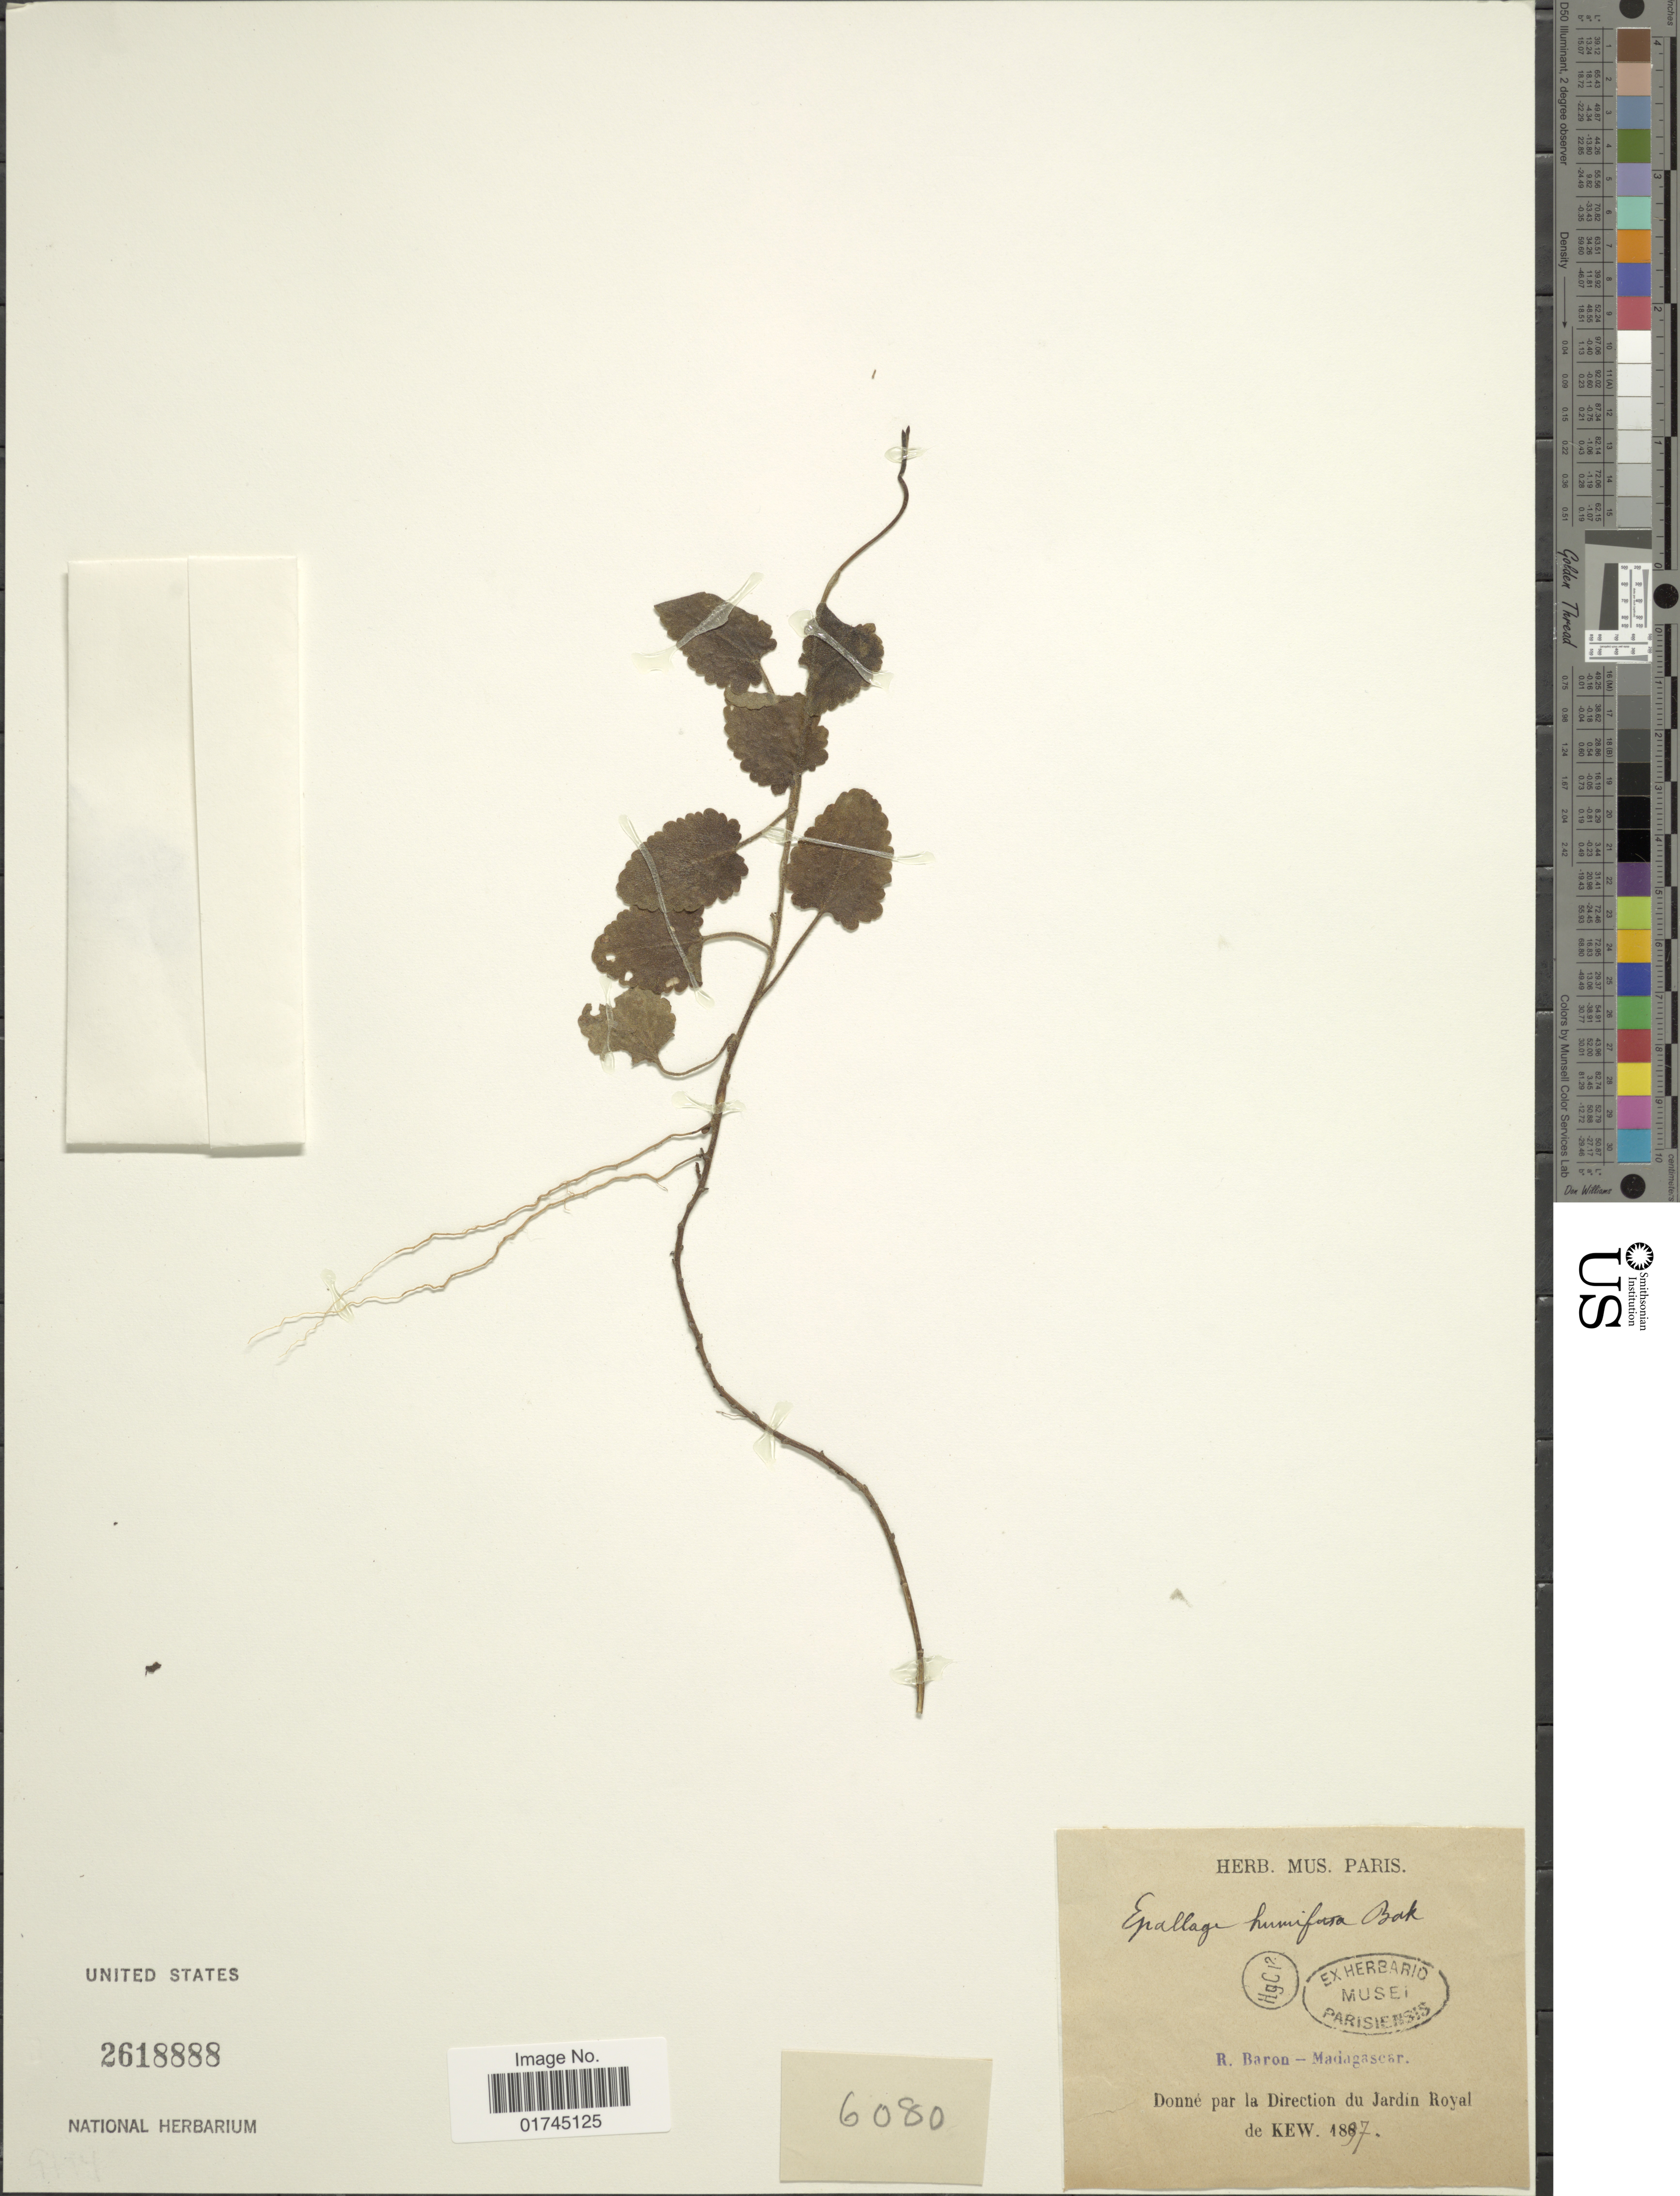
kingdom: Plantae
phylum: Tracheophyta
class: Magnoliopsida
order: Asterales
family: Asteraceae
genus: Anisopappus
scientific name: Anisopappus longipes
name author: (Comm. ex Cass.) Wild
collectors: R. Baron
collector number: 6080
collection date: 1897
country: Madagascar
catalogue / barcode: US 2618888